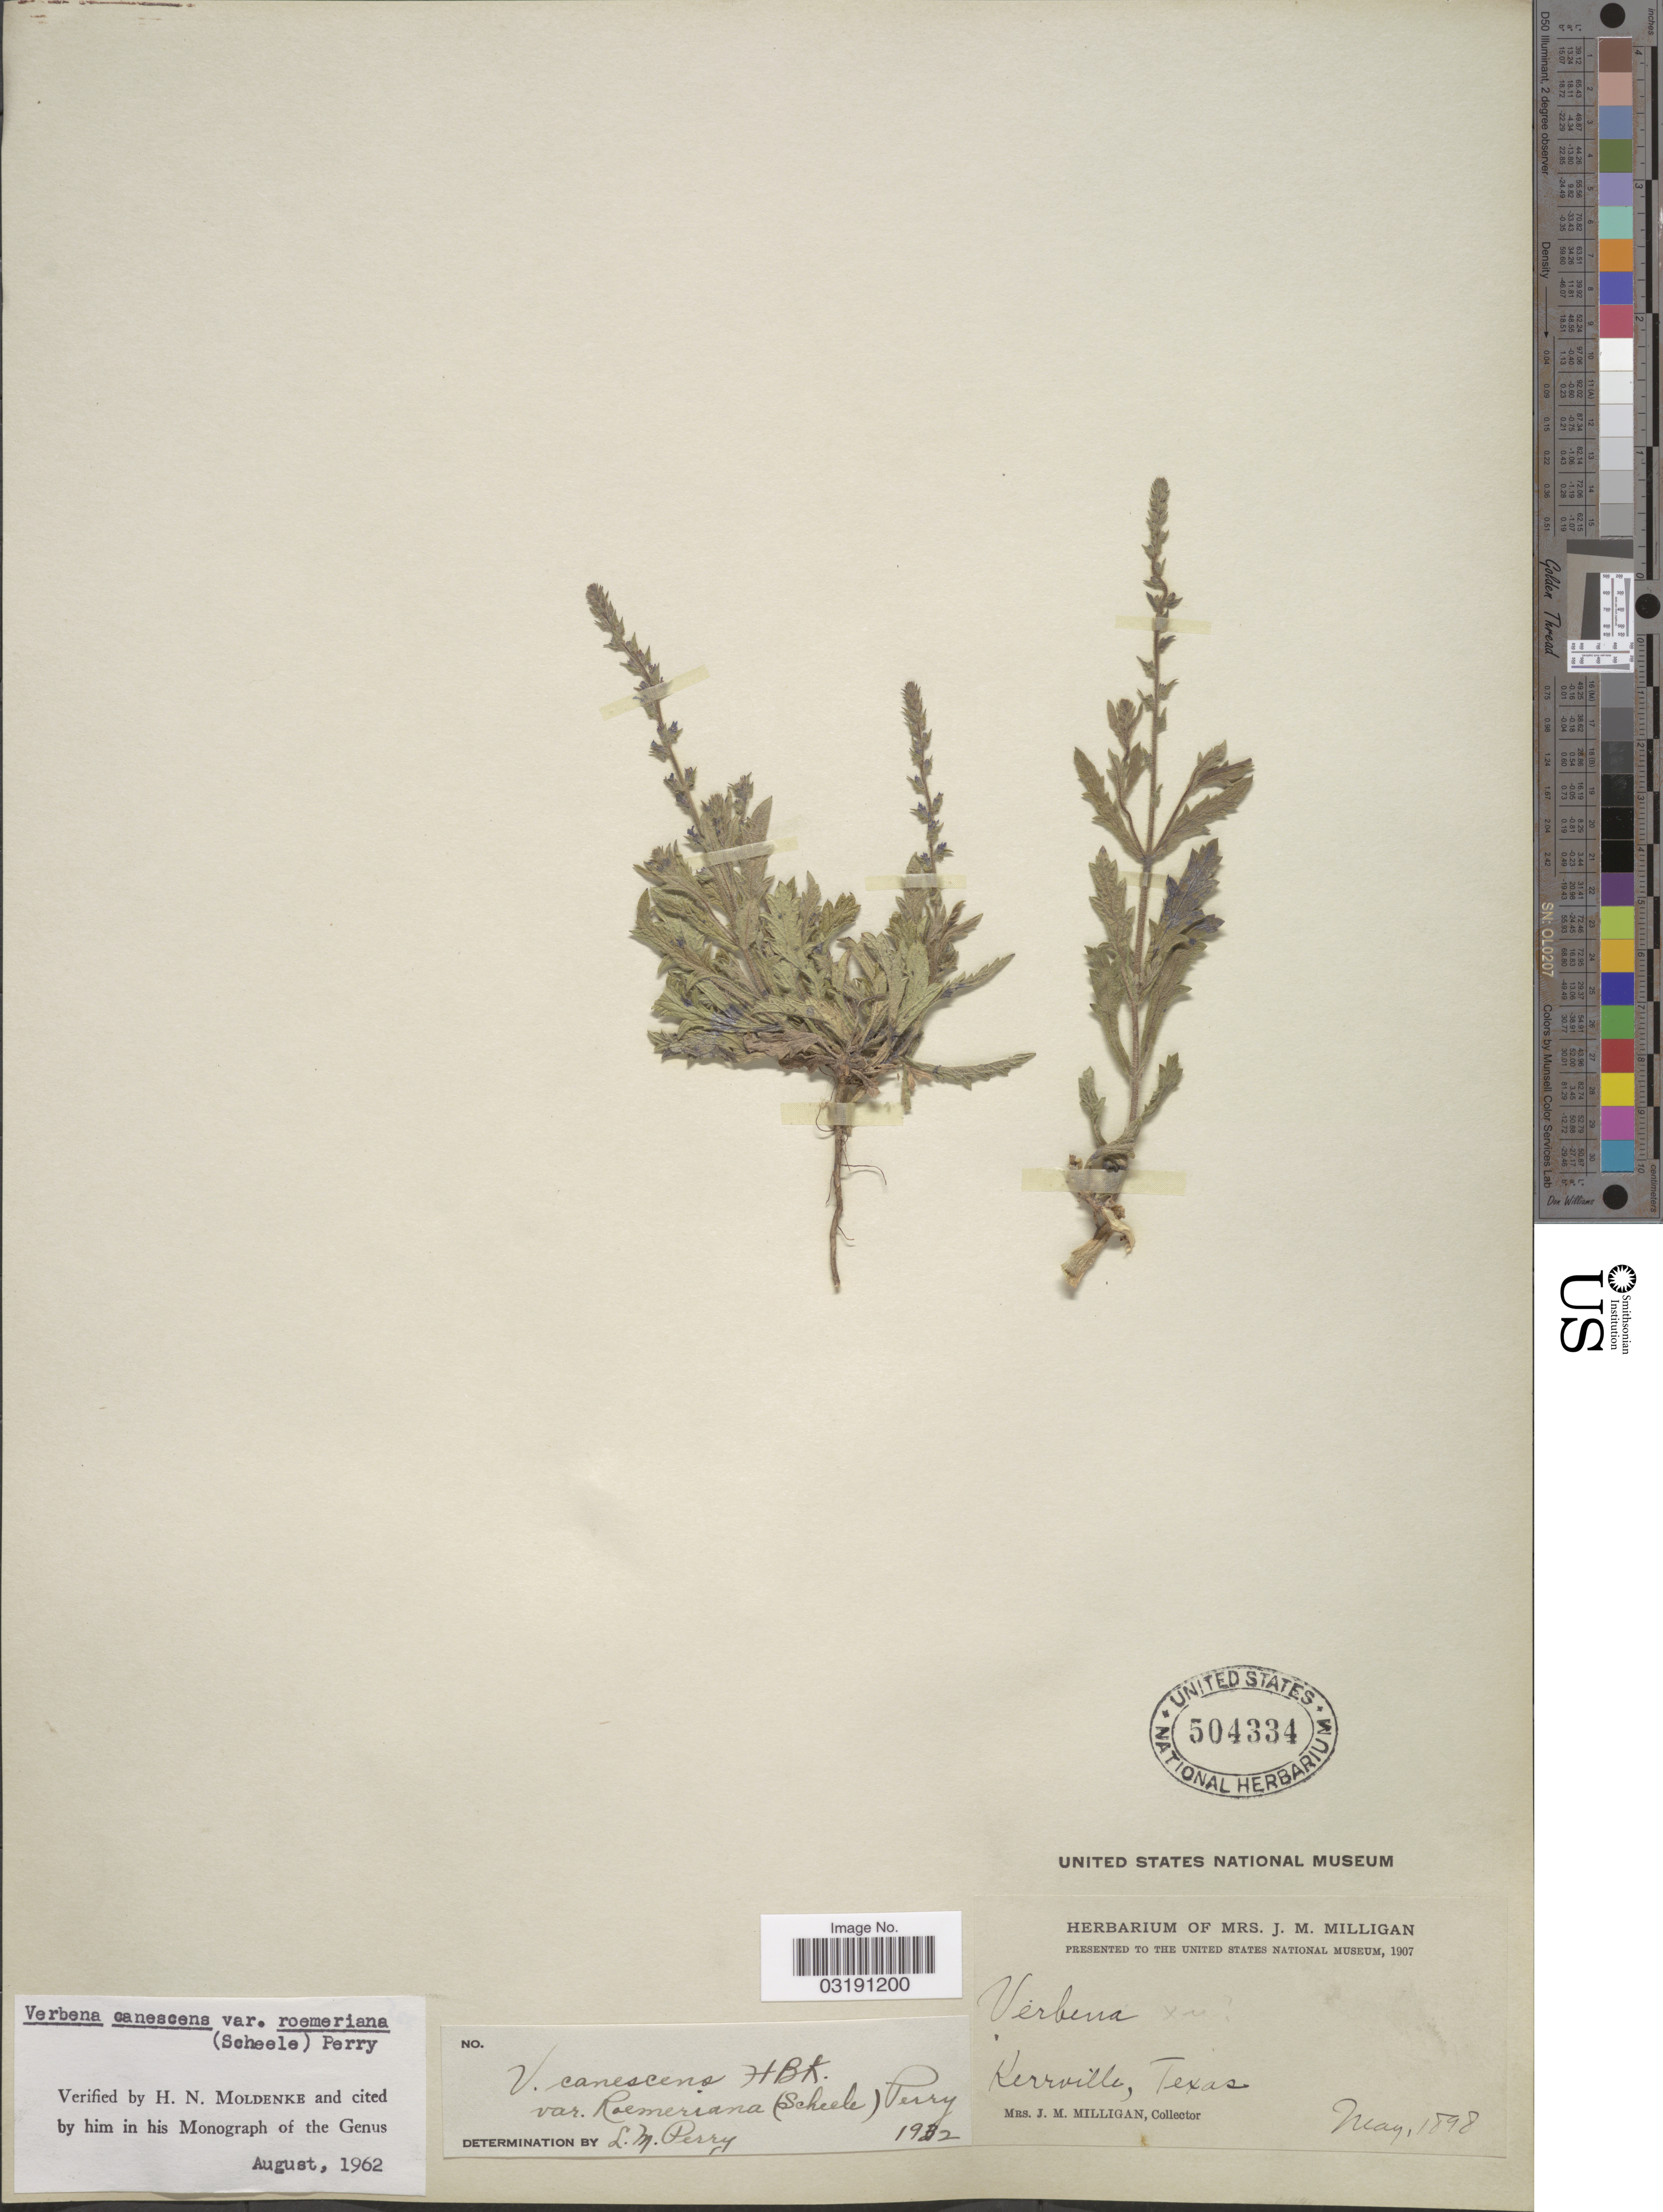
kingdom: Plantae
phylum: Tracheophyta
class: Magnoliopsida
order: Lamiales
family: Verbenaceae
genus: Verbena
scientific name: Verbena canescens var. roemeriana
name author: (Scheele) L.M. Perry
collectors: J. Milligan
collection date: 1898-05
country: United States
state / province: Texas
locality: Kerrville.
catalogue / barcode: US 504334